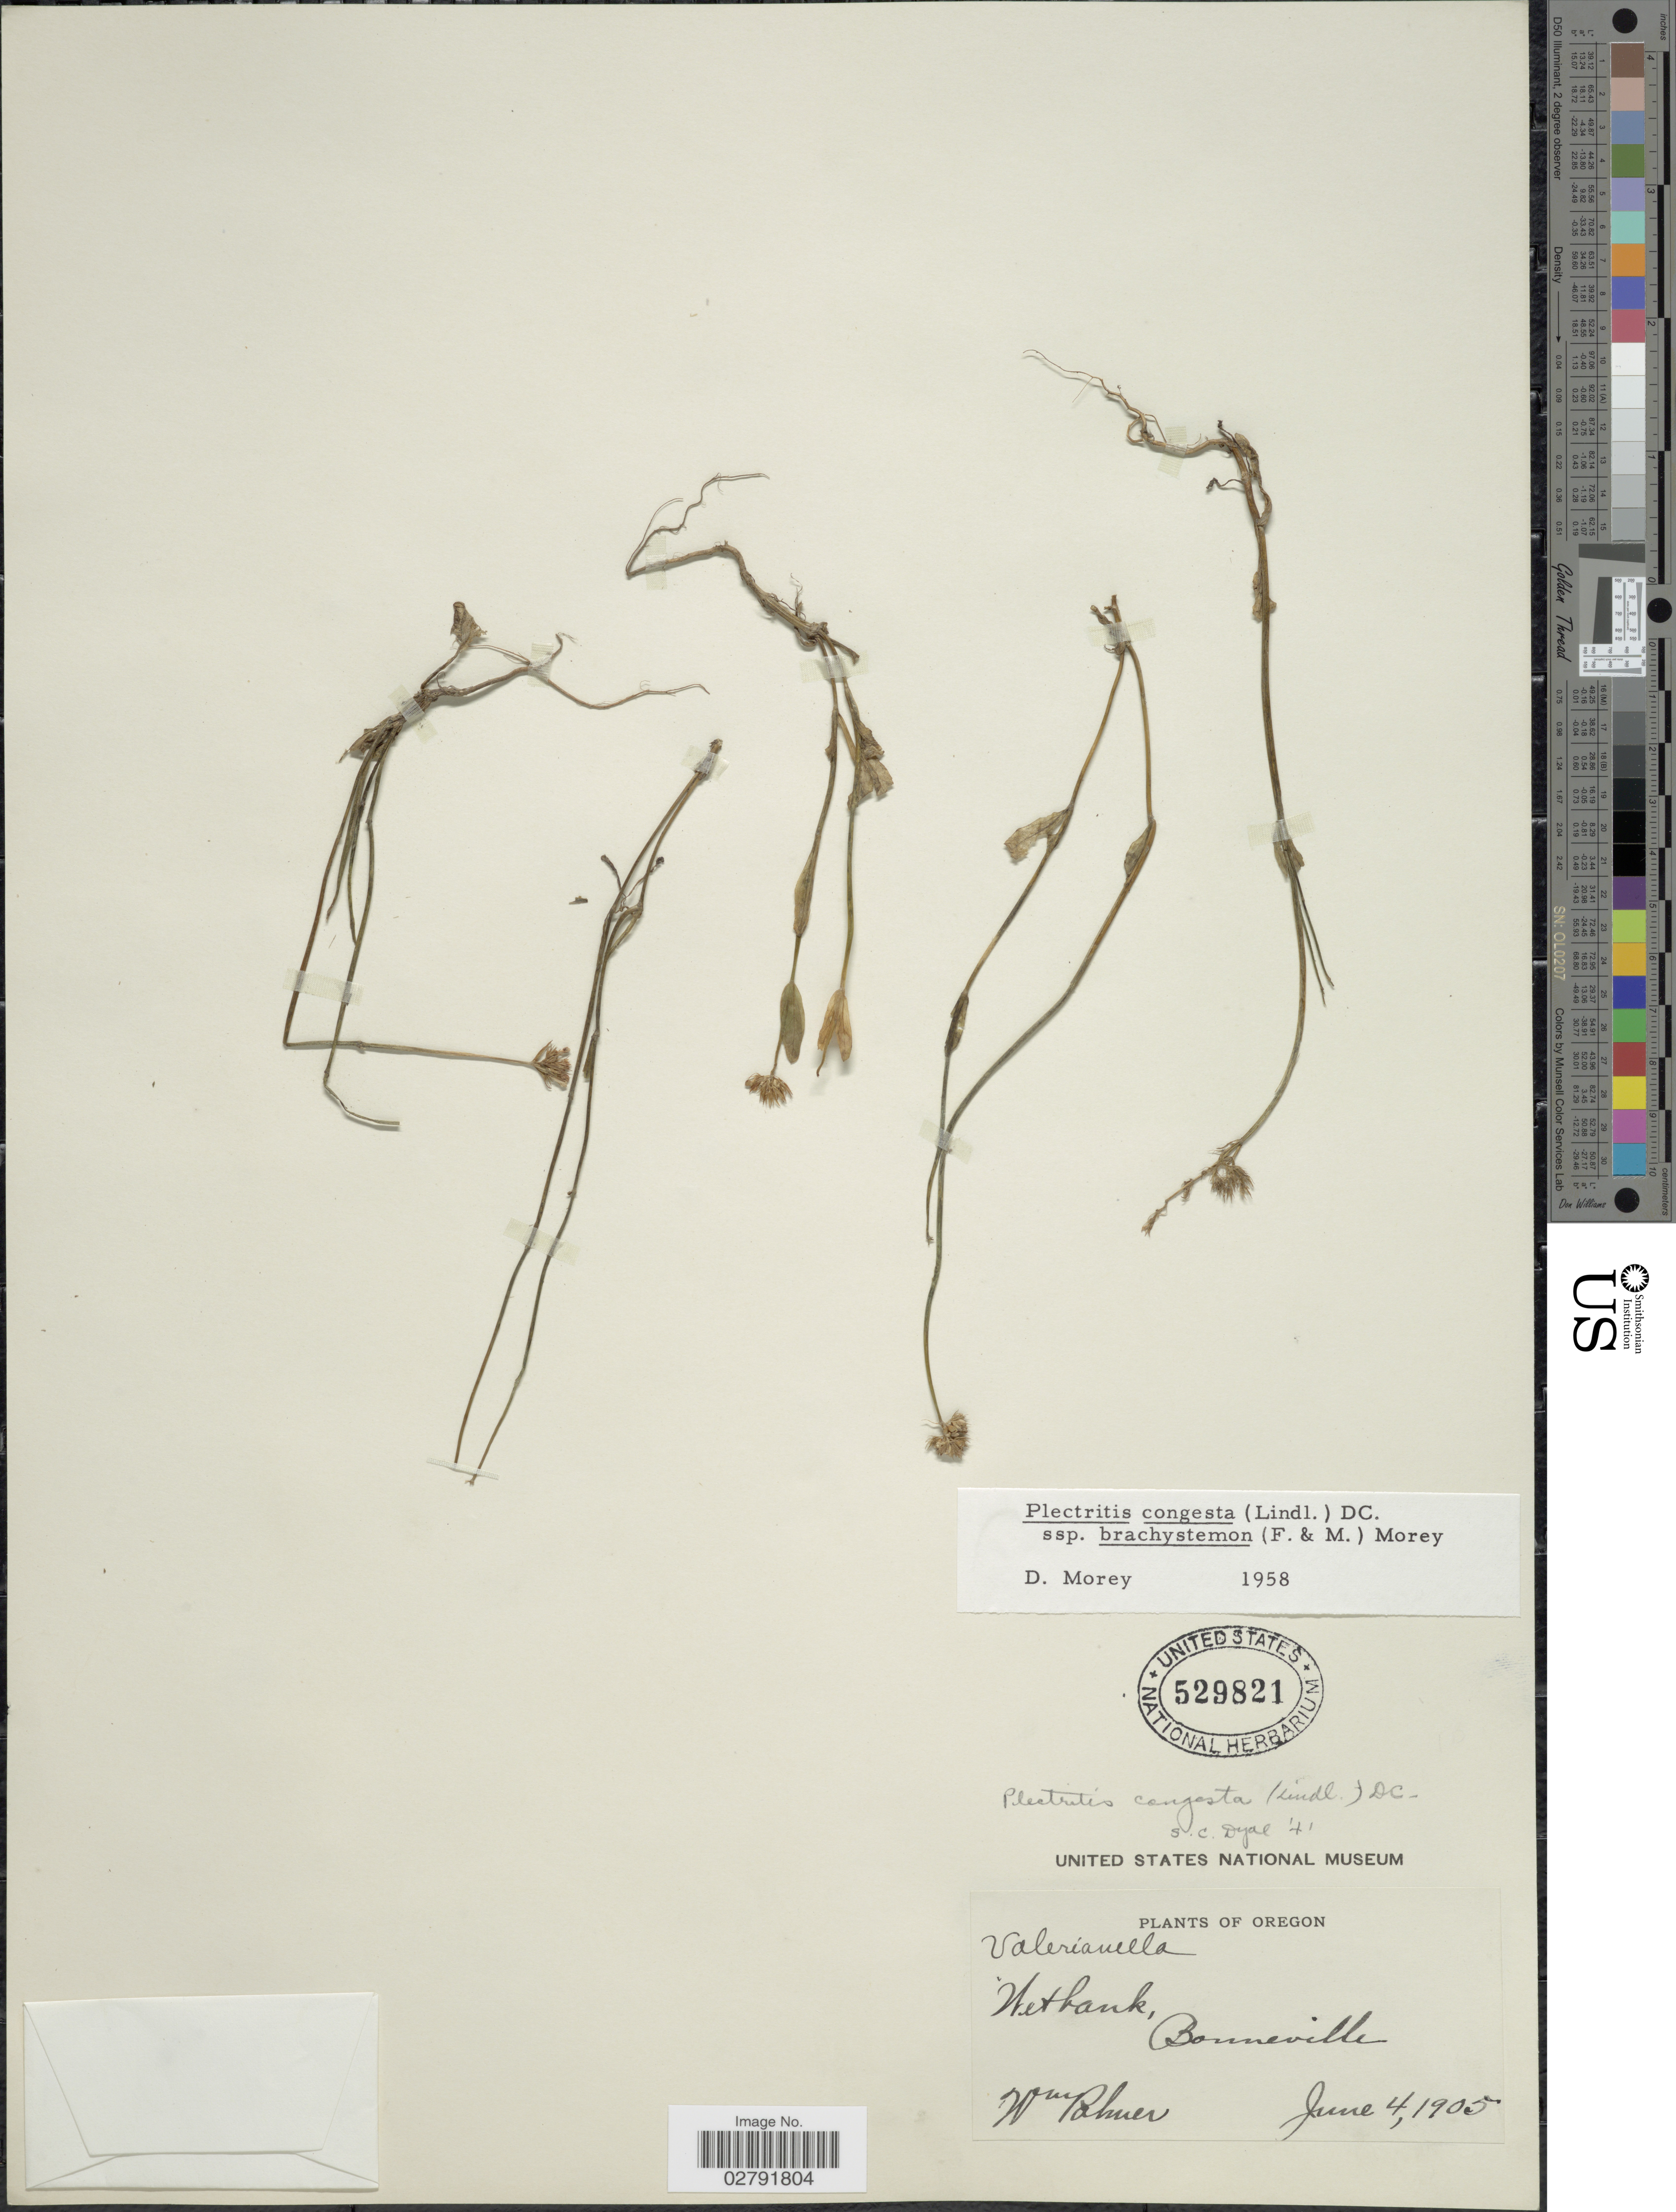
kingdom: Plantae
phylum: Tracheophyta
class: Magnoliopsida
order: Dipsacales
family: Caprifoliaceae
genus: Plectritis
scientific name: Plectritis congesta subsp. brachystemon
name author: (Fisch. & C.A. Mey.) Morey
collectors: W. Palmer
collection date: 1905-06-04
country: United States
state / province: Oregon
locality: Wetbank, Bonneville.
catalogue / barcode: US 529821